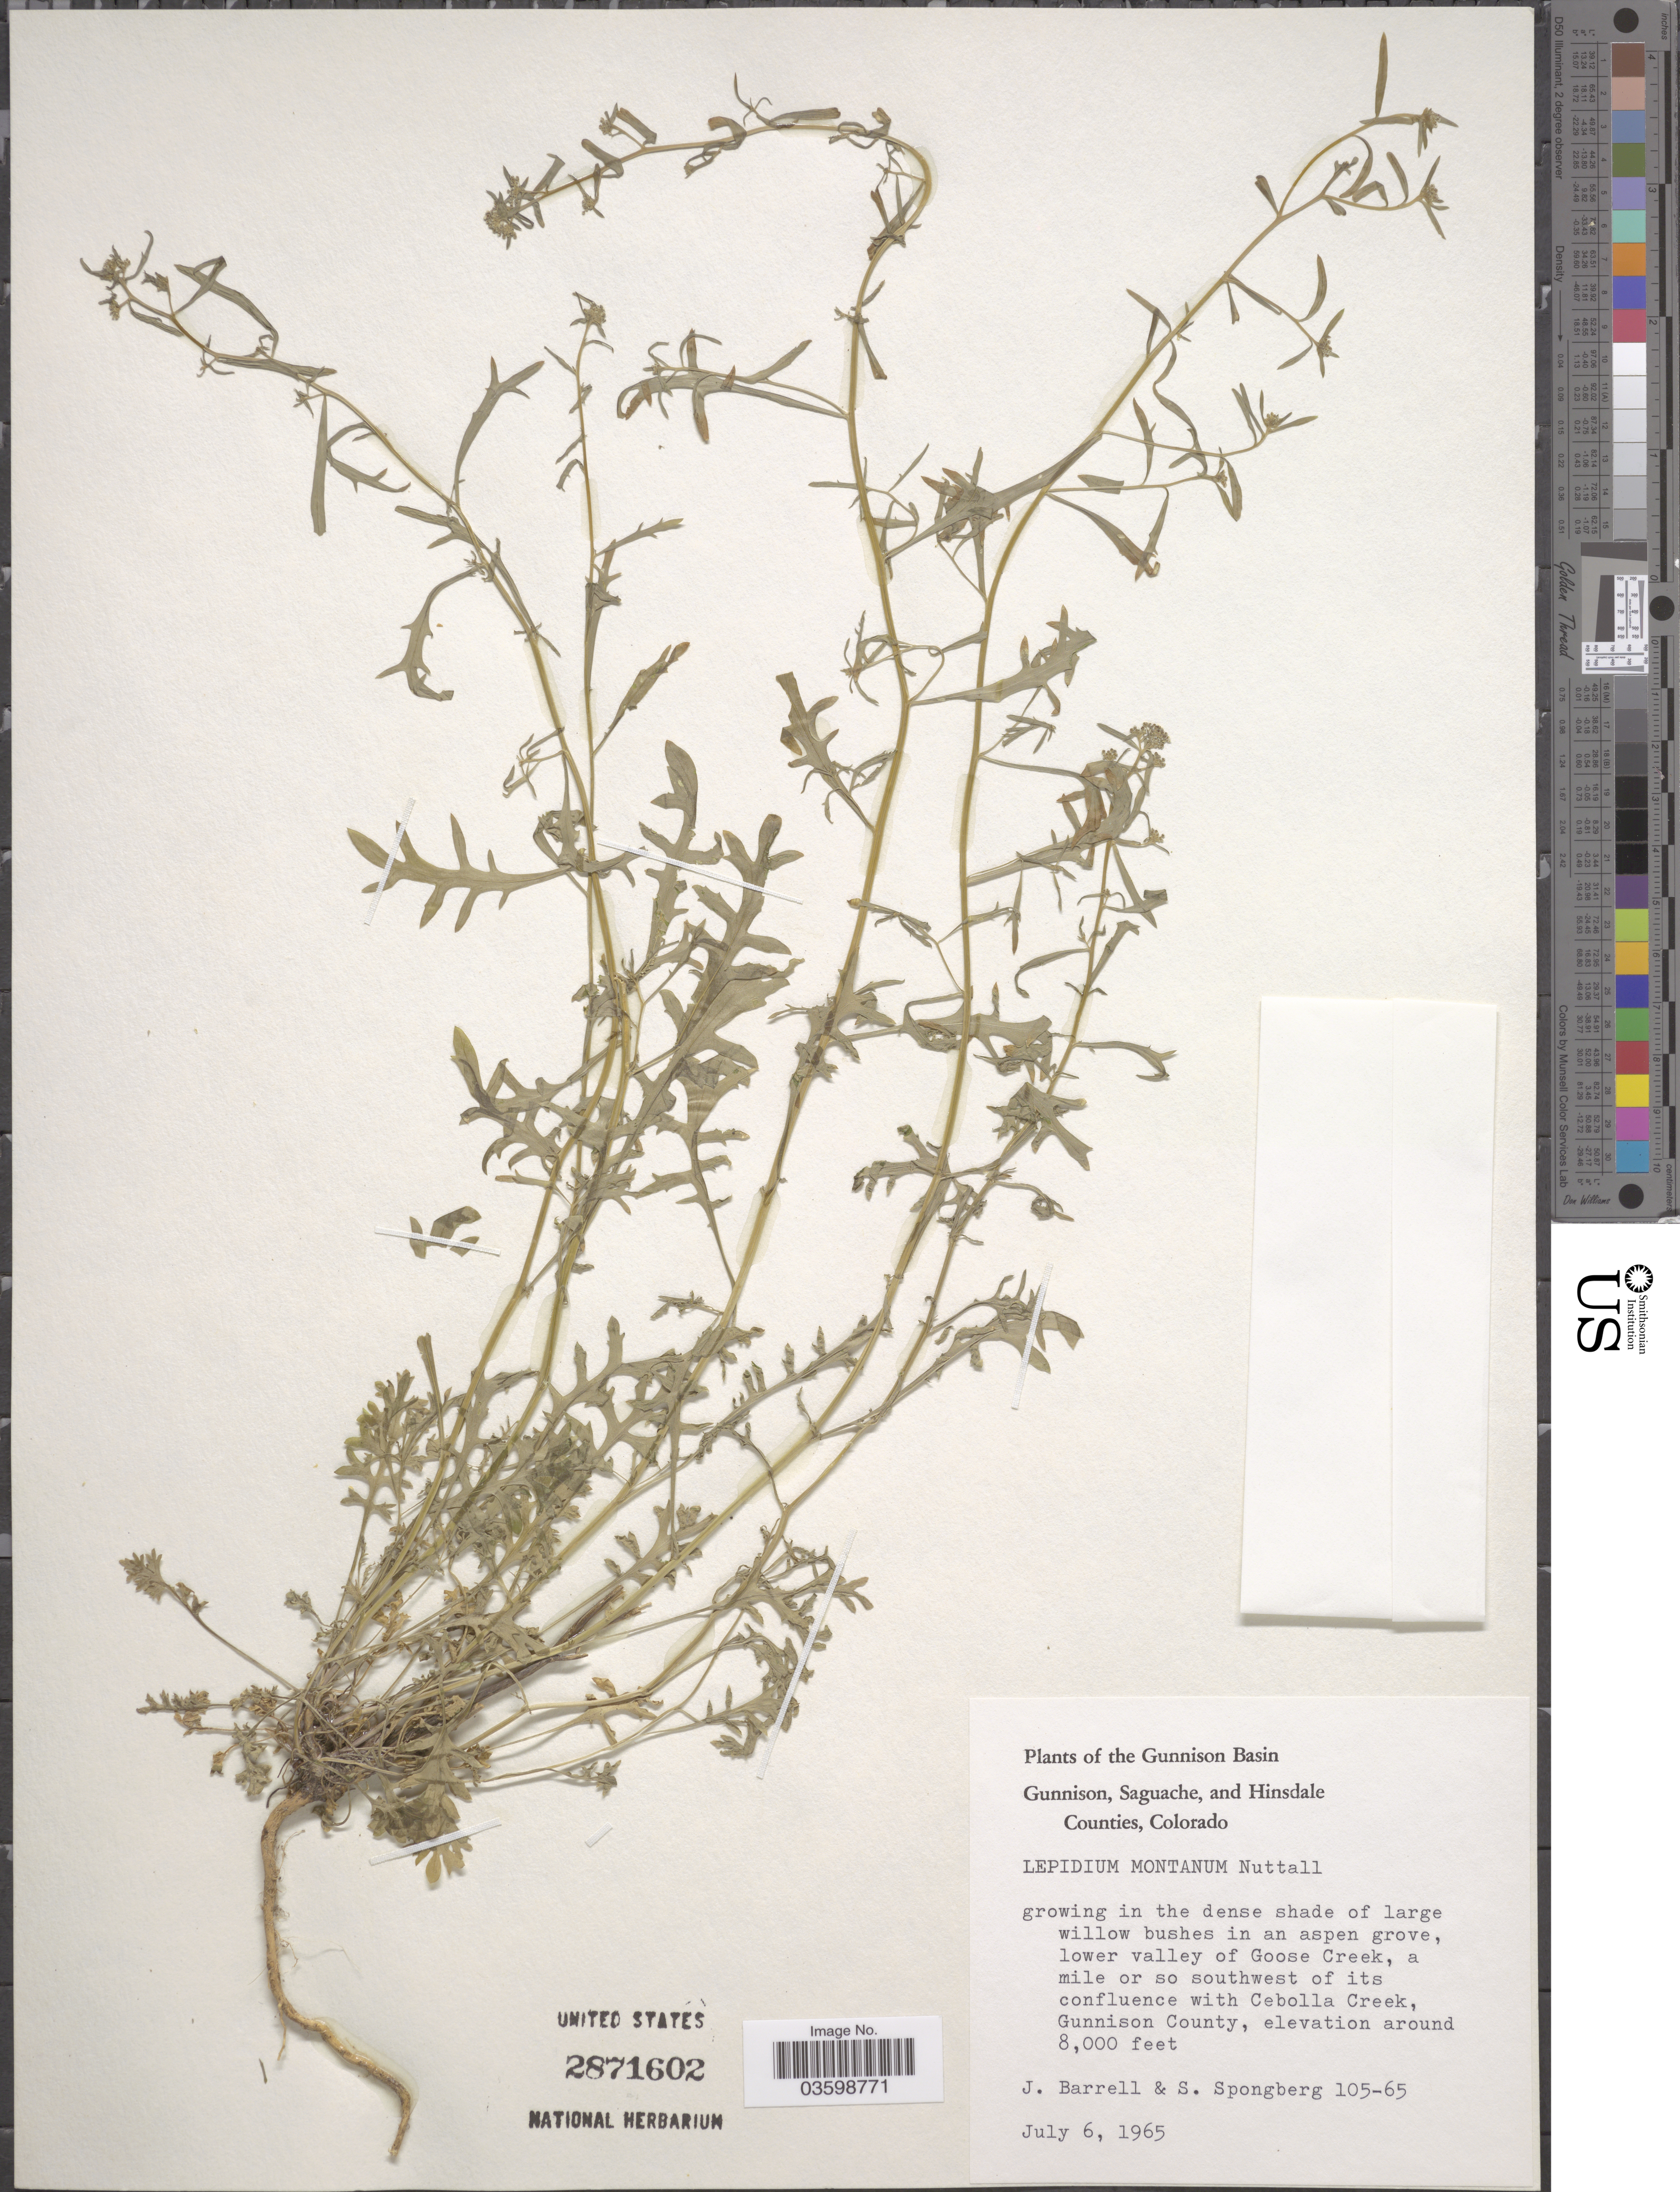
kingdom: Plantae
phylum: Tracheophyta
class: Magnoliopsida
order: Brassicales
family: Brassicaceae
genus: Lepidium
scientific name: Lepidium montanum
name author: Nutt.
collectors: J. Barrell & S. A.Spongberg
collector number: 105-65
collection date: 1965-07-06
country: United States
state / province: Colorado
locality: The Gunnison Basin. Growing in the dense shade of large willow bushes in an aspen grove, lower valley of Goose Creek, a mile or so southwest of its confluence with Cebolla Creek, Gunnison County.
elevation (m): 2438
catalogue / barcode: US 2871602